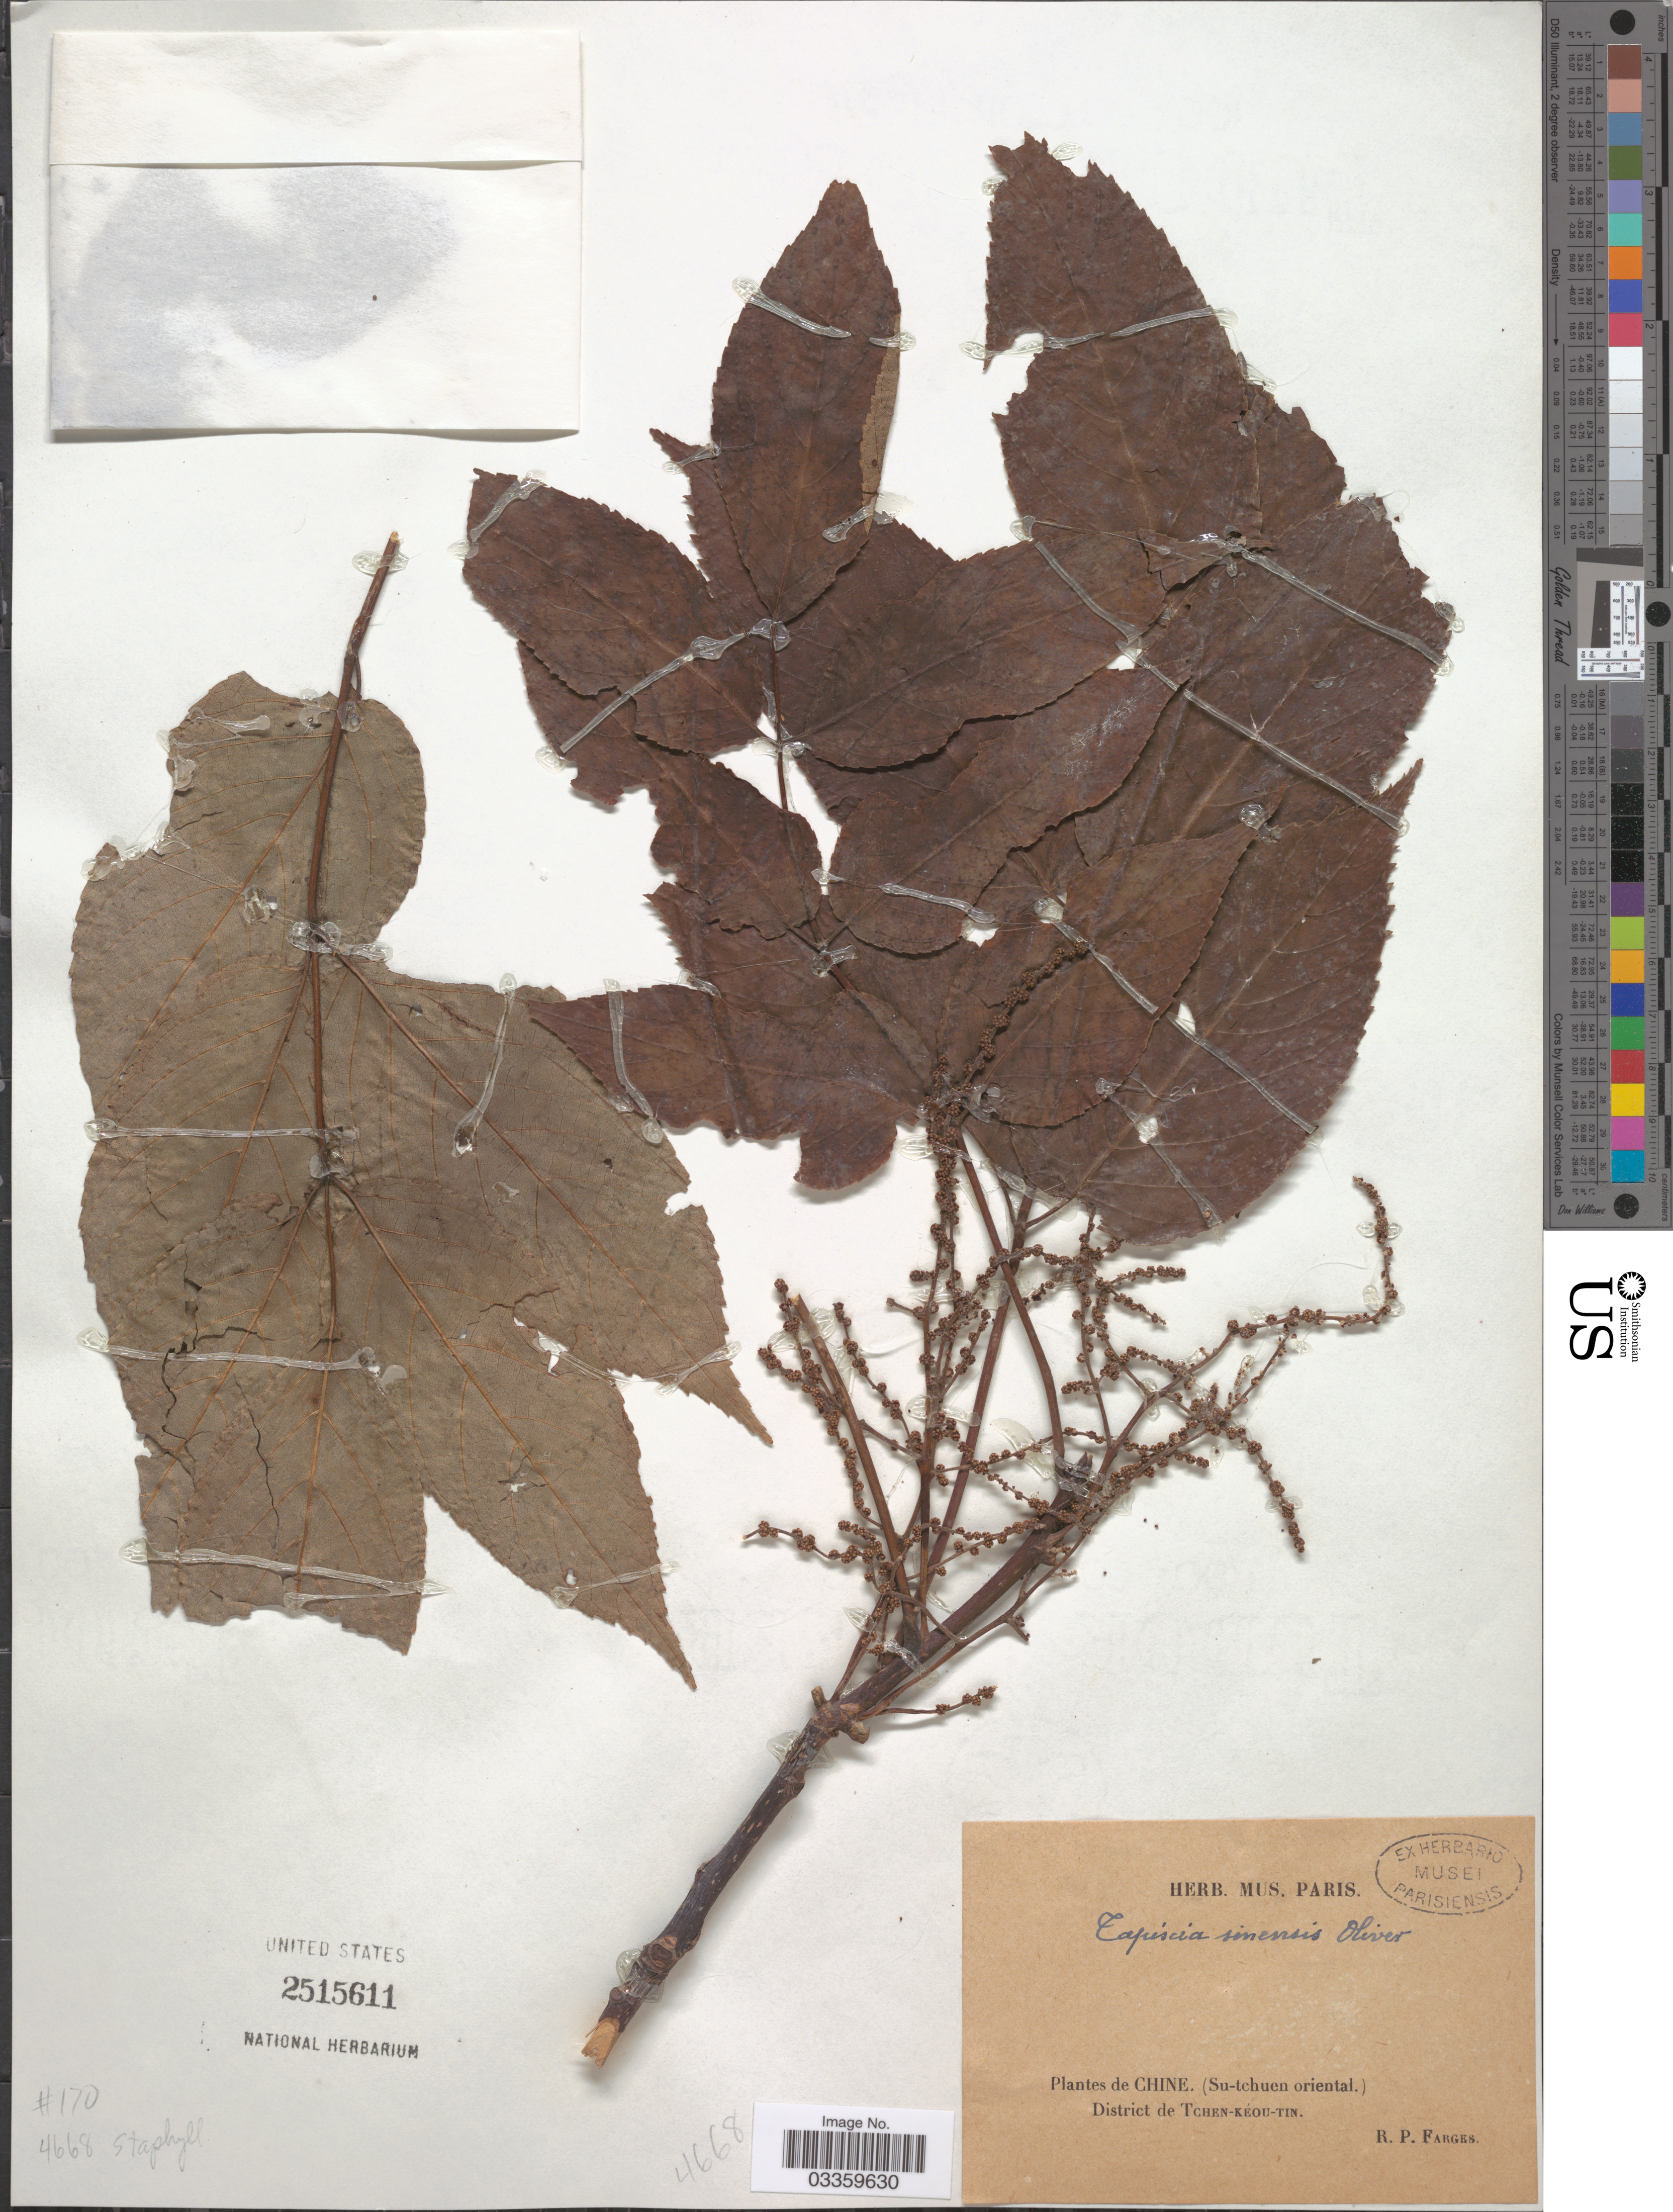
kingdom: Plantae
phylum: Tracheophyta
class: Magnoliopsida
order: Huerteales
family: Tapisciaceae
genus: Tapiscia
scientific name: Tapiscia sinensis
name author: Oliv.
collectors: P. G. Farges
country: China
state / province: Sichuan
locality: Chine. (Su-tchuen oriental.), District de Tchen-kéou-tin.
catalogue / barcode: US 2515611